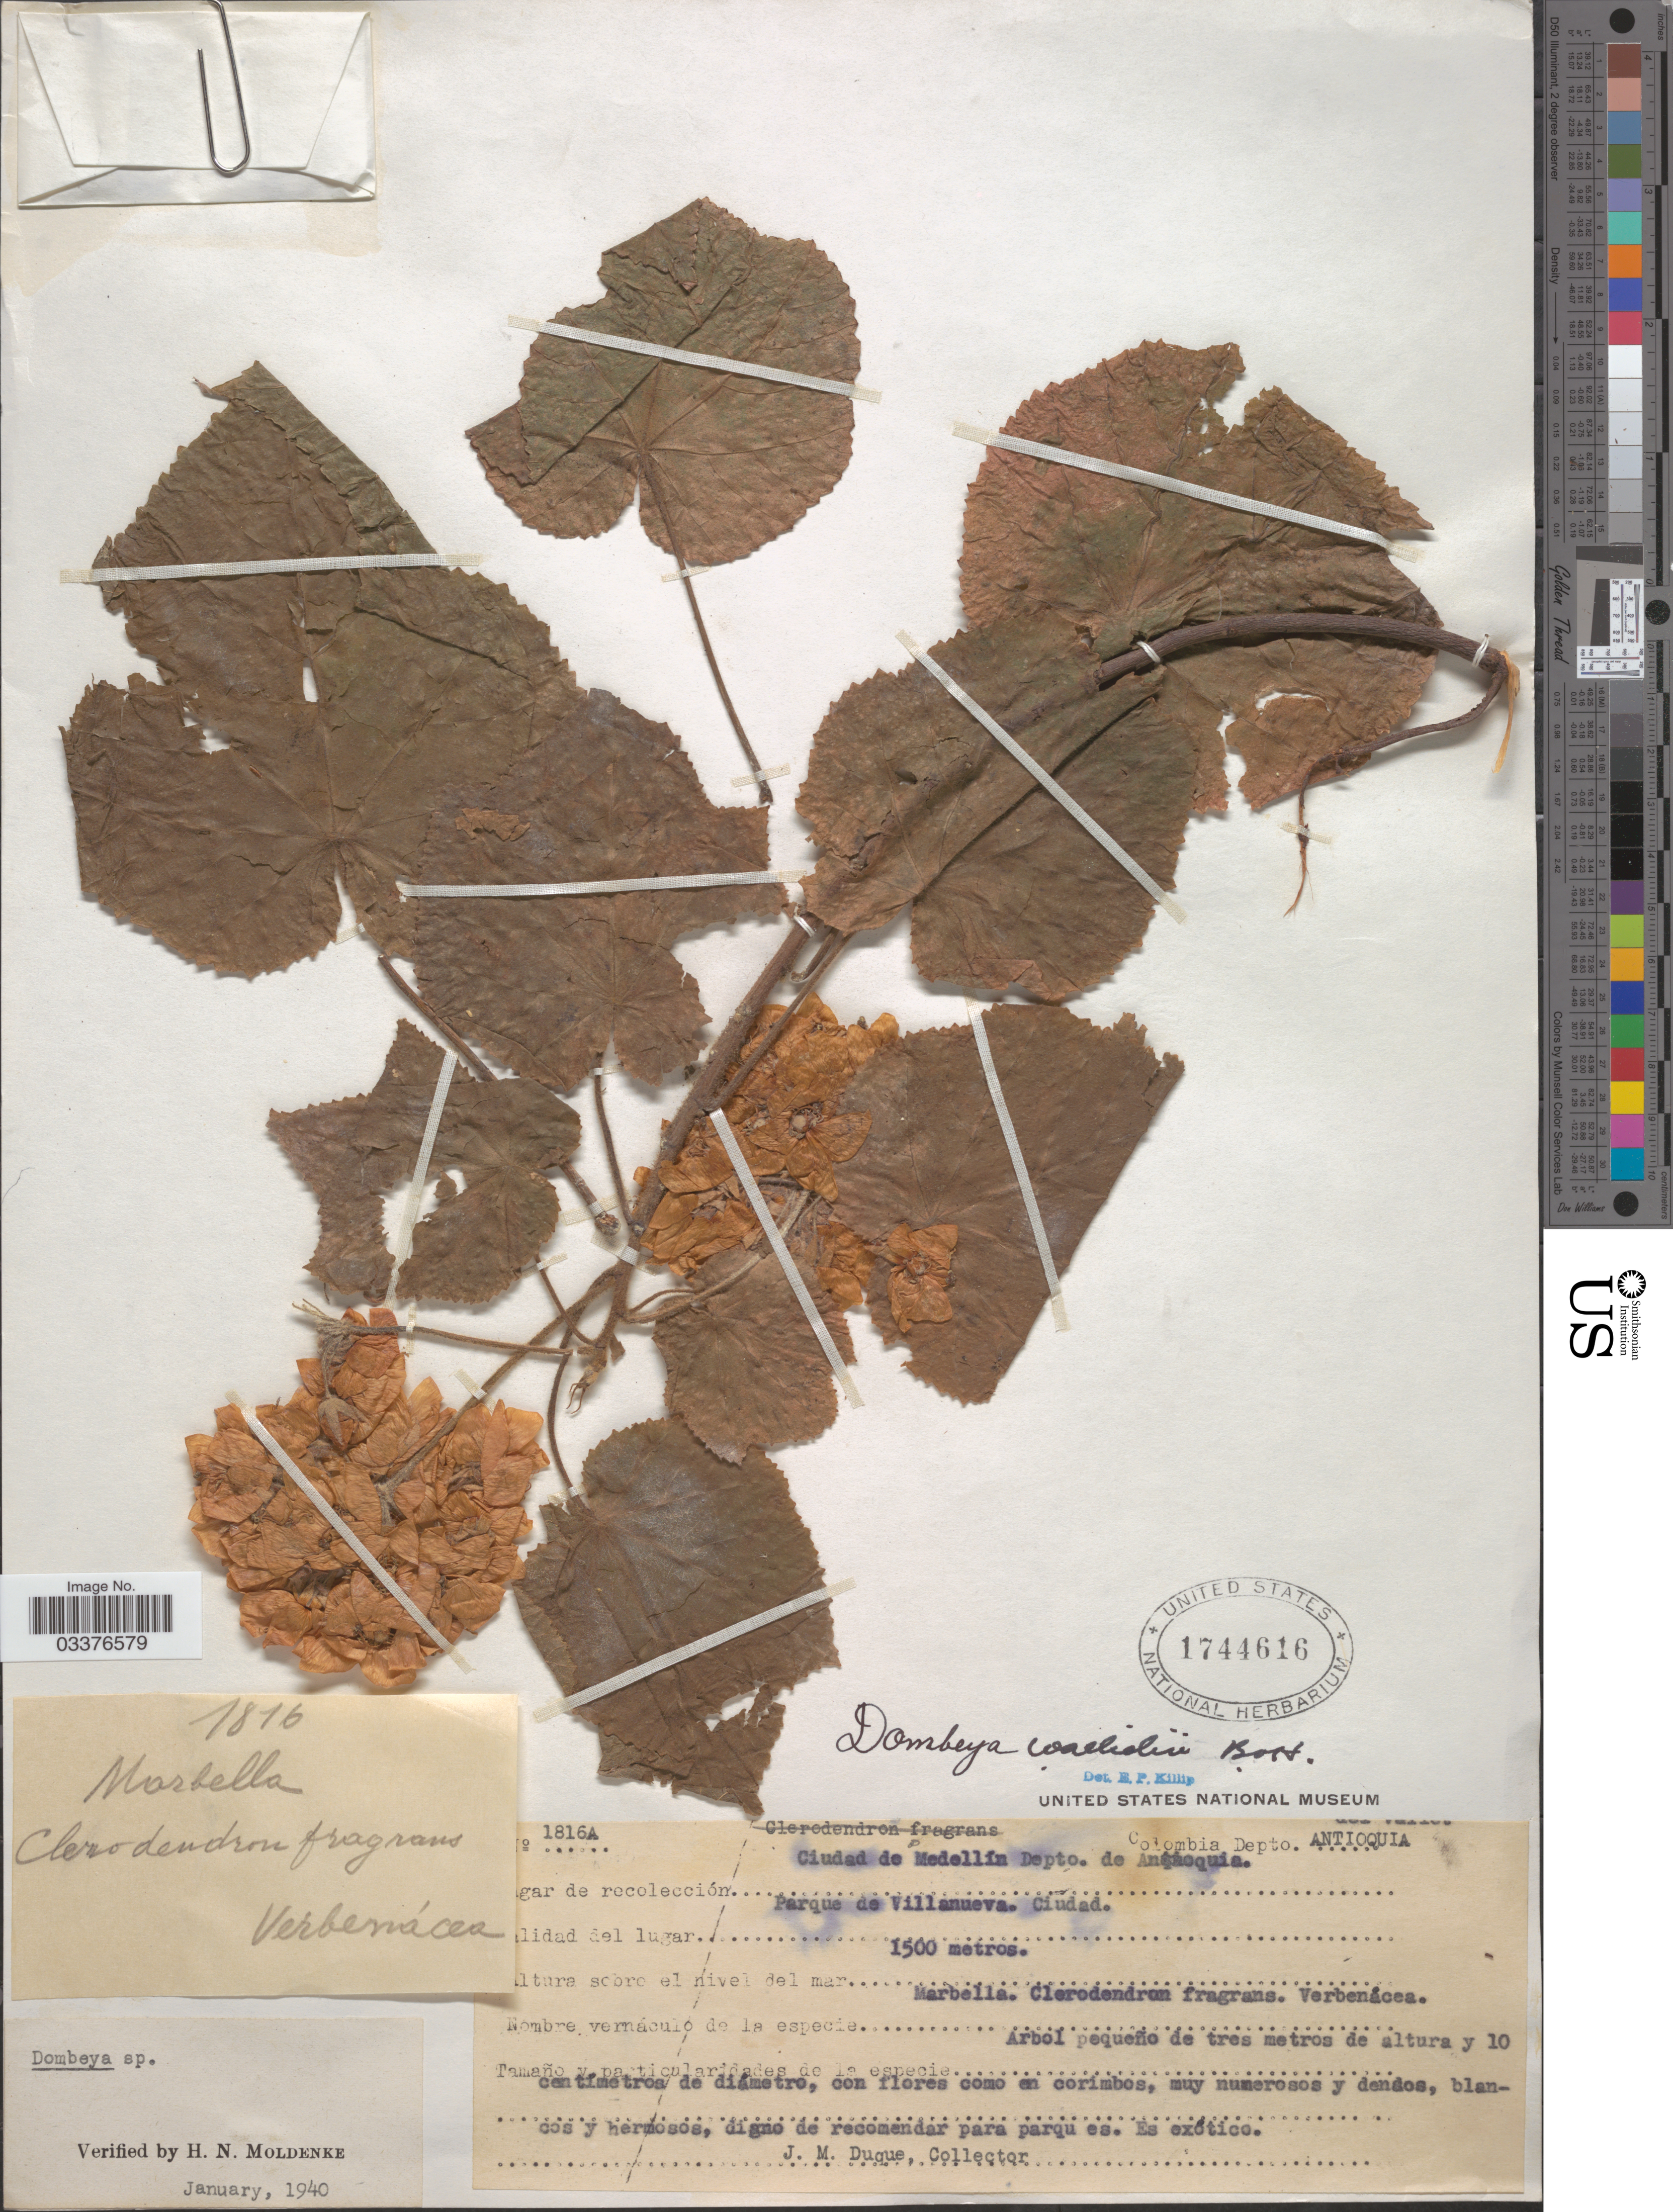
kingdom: Plantae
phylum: Tracheophyta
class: Magnoliopsida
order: Malvales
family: Malvaceae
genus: Dombeya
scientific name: Dombeya wallichii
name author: (Lindl.) Baill.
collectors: J. Duque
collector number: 1816A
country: Colombia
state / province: Antioquia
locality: Depto. Antioquia. Ciudad de Medellín. Parque de Villanueva Ciudad.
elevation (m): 1500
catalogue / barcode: US 1744616